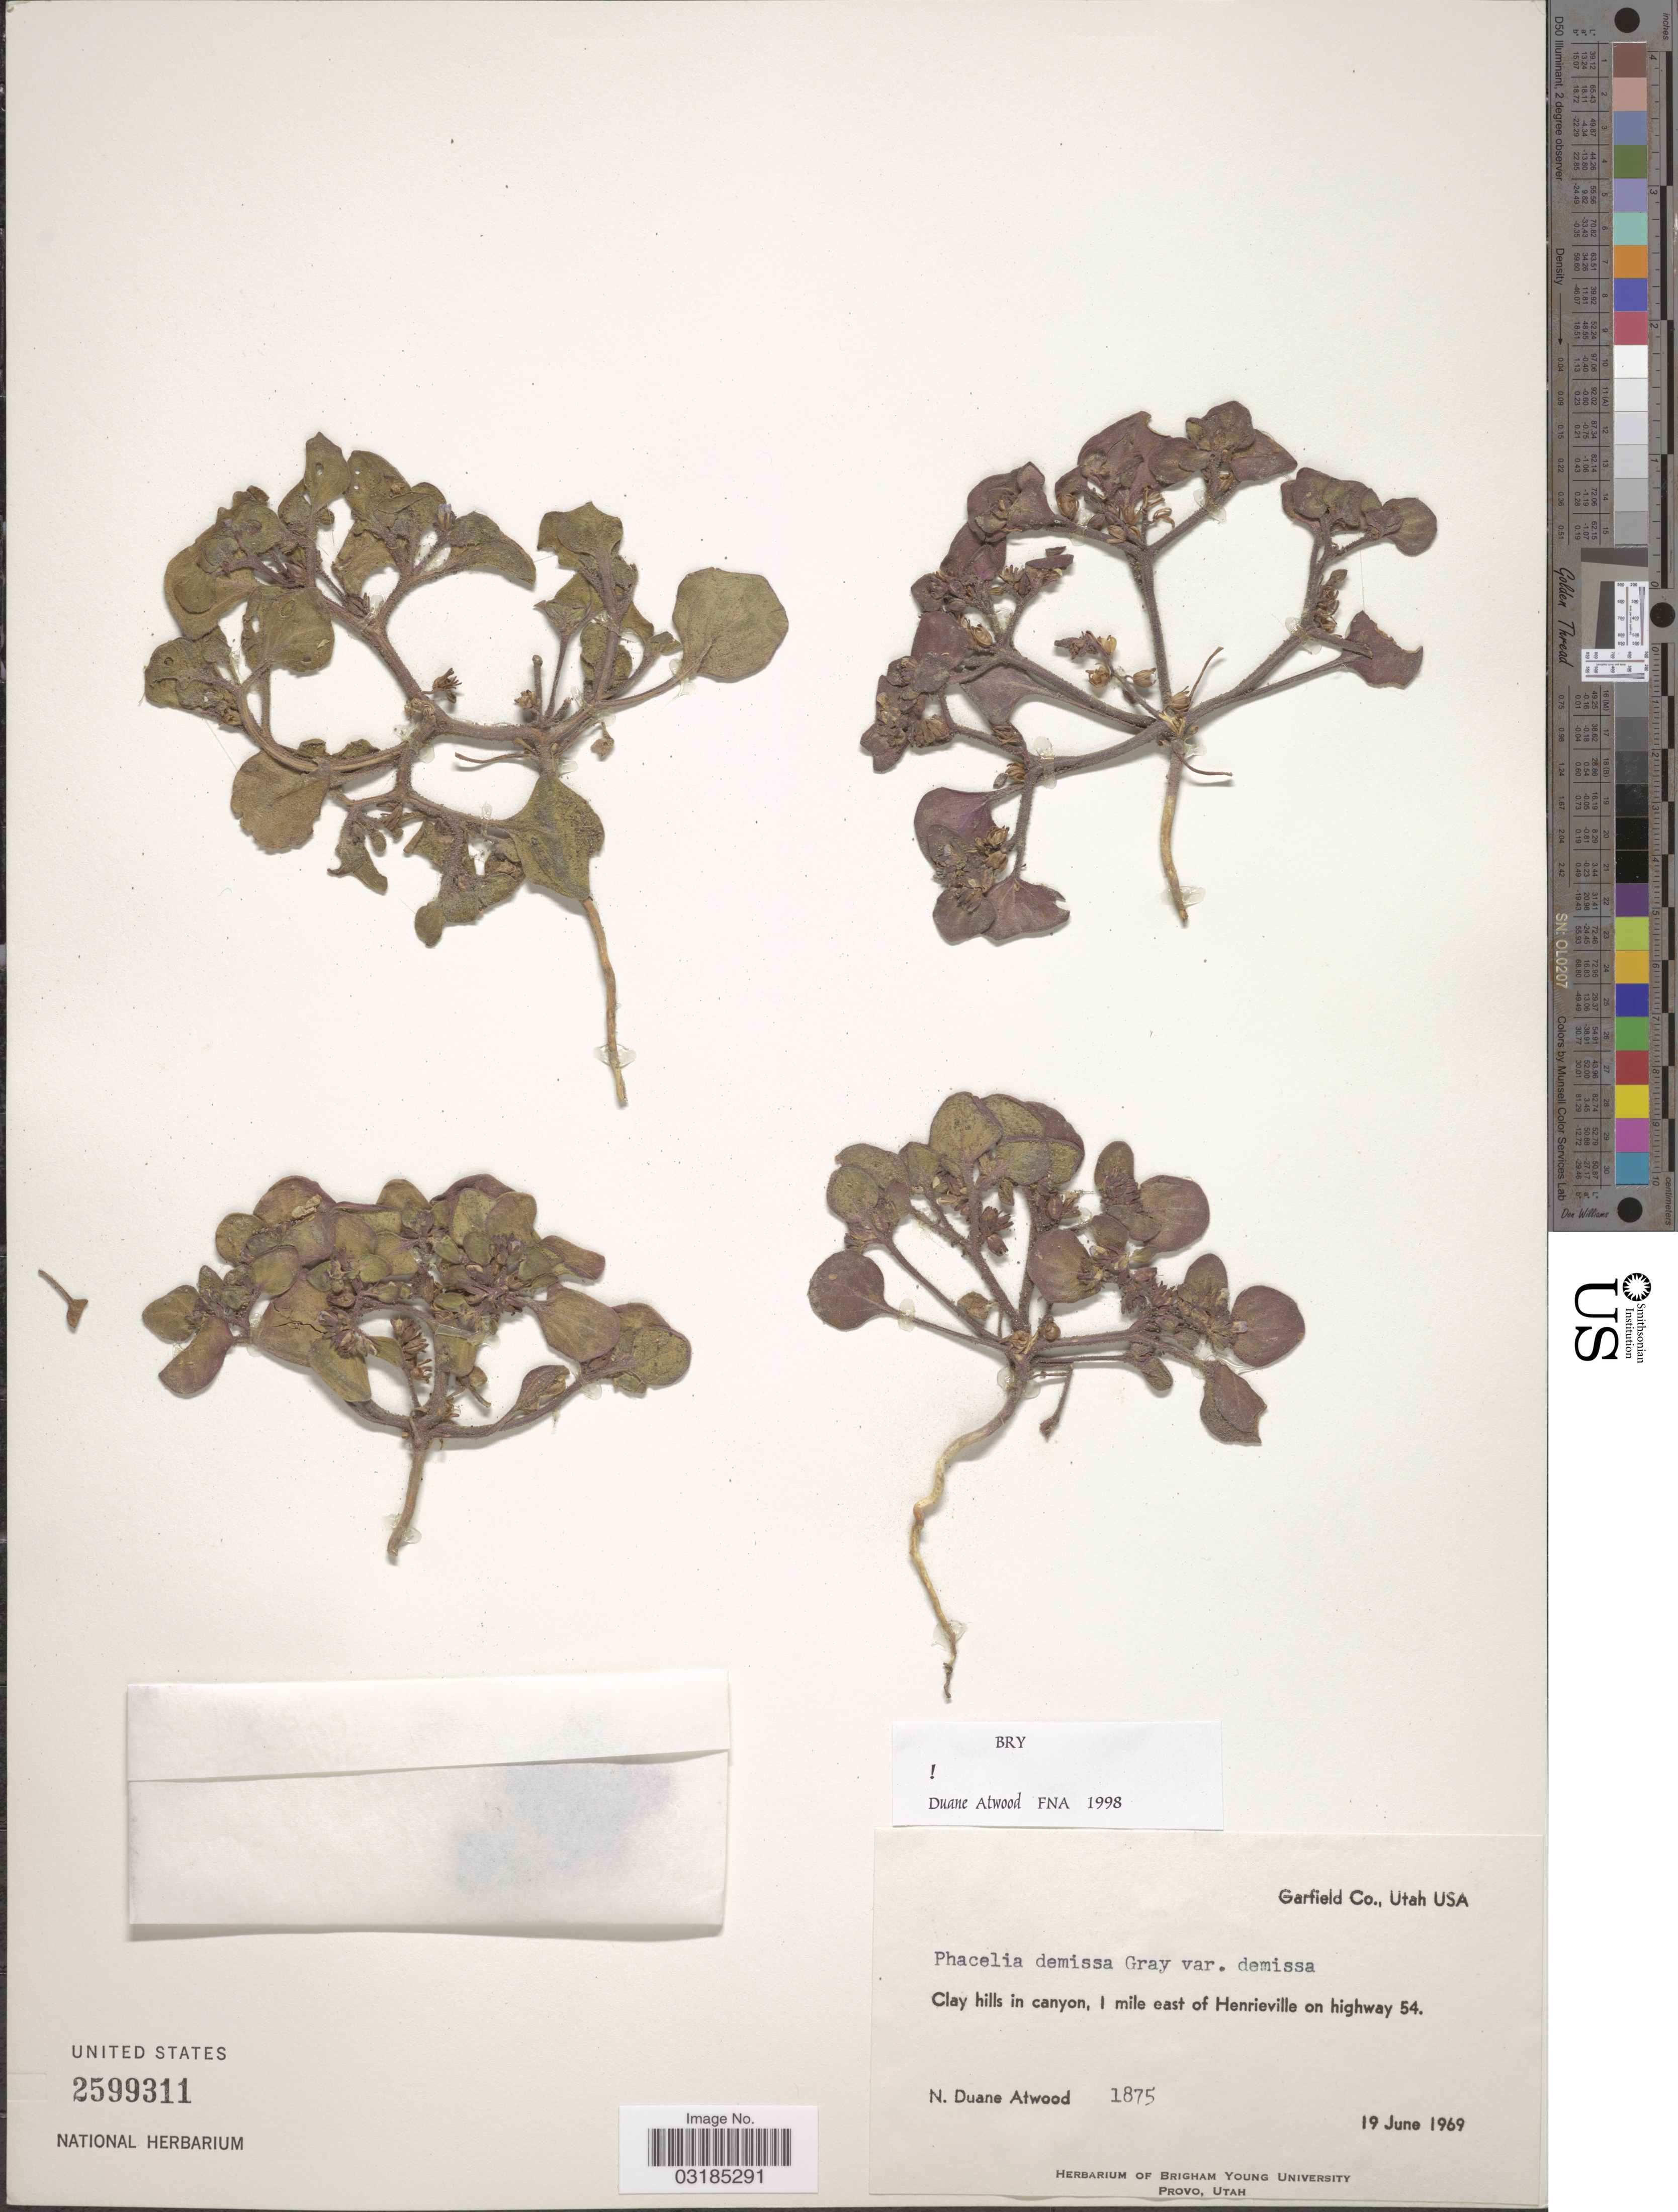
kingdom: Plantae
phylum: Tracheophyta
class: Magnoliopsida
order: Boraginales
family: Hydrophyllaceae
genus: Phacelia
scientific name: Phacelia demissa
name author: A. Gray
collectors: N. Atwood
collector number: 1875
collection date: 1969-06-19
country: United States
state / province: Utah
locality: Garfield Co. In Canyon, 1 mile east of Henrieville on highway 54.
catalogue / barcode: US 2599311